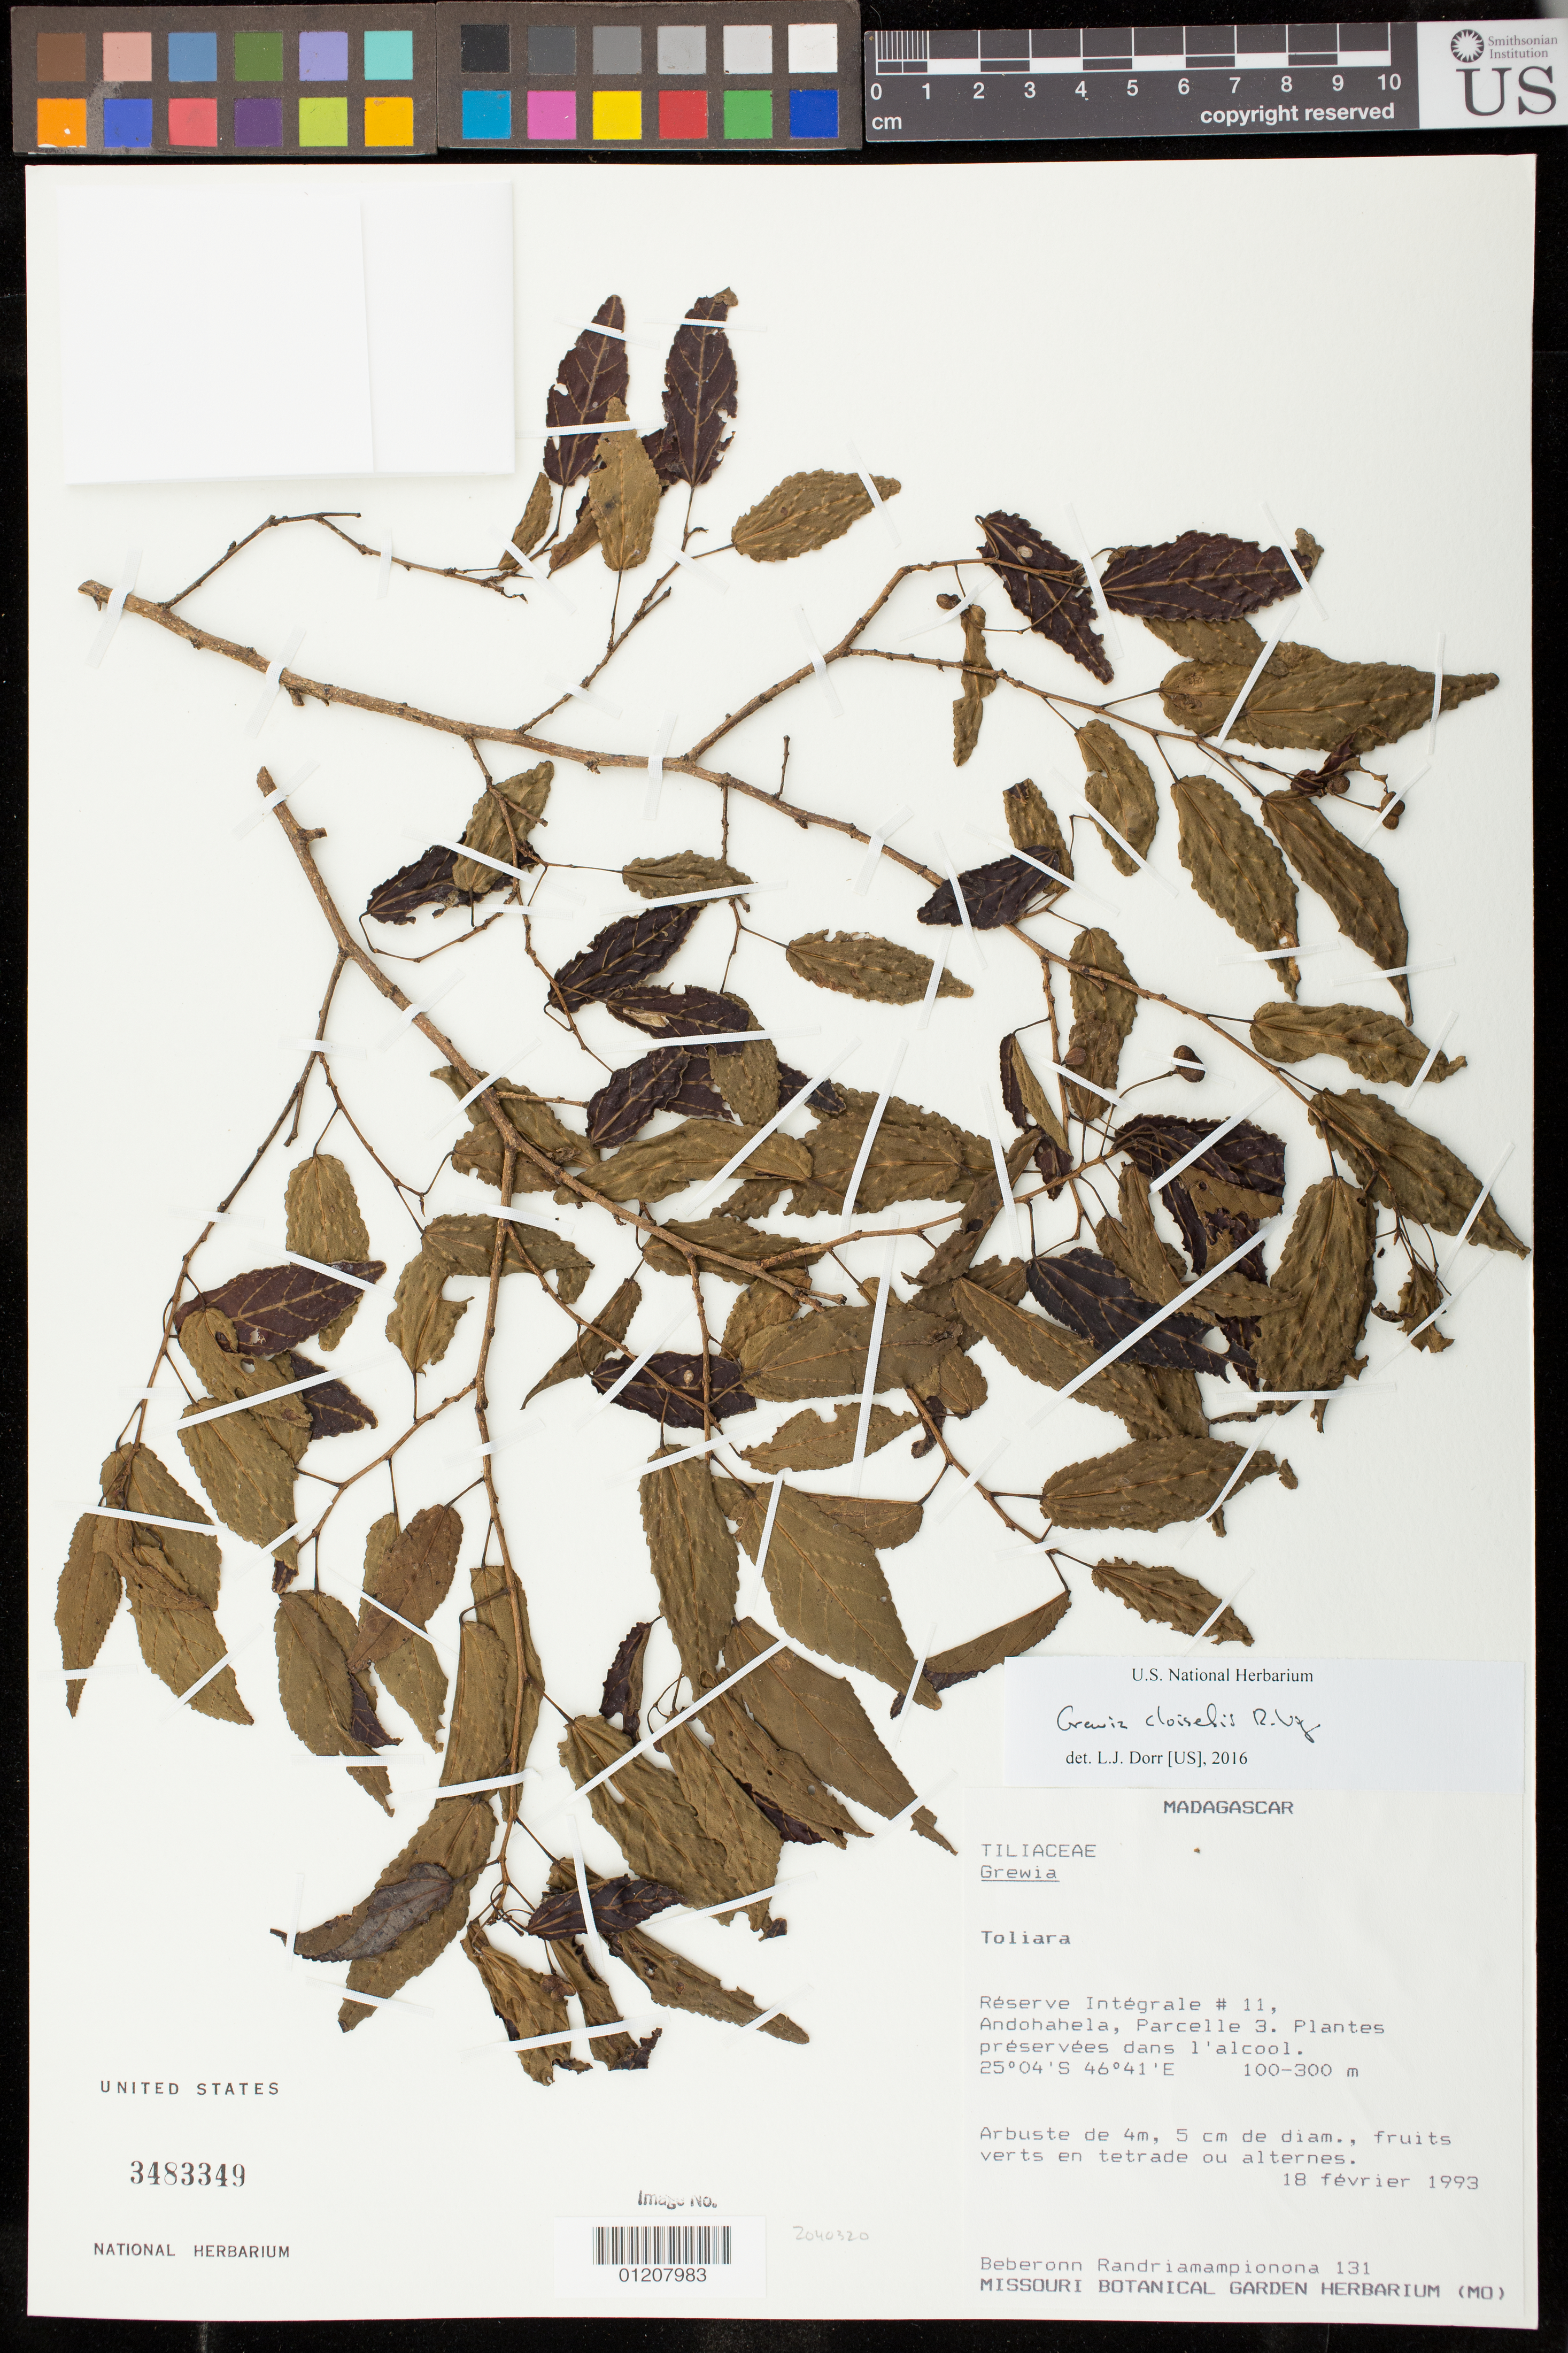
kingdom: Plantae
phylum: Tracheophyta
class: Magnoliopsida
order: Malvales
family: Malvaceae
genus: Grewia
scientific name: Grewia cloiselii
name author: R. Vig.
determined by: Dorr, L. J., (BOT), Smithsonian Institution - National Museum of Natural History (UNITED STATES)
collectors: B. Randriamampionona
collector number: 131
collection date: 1993-02-18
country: Madagascar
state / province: Anosy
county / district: Tolanaro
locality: Toliara: Reserve Integrale #11, Andohahela, Parcelle 3.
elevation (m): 100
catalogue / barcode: US 3483349